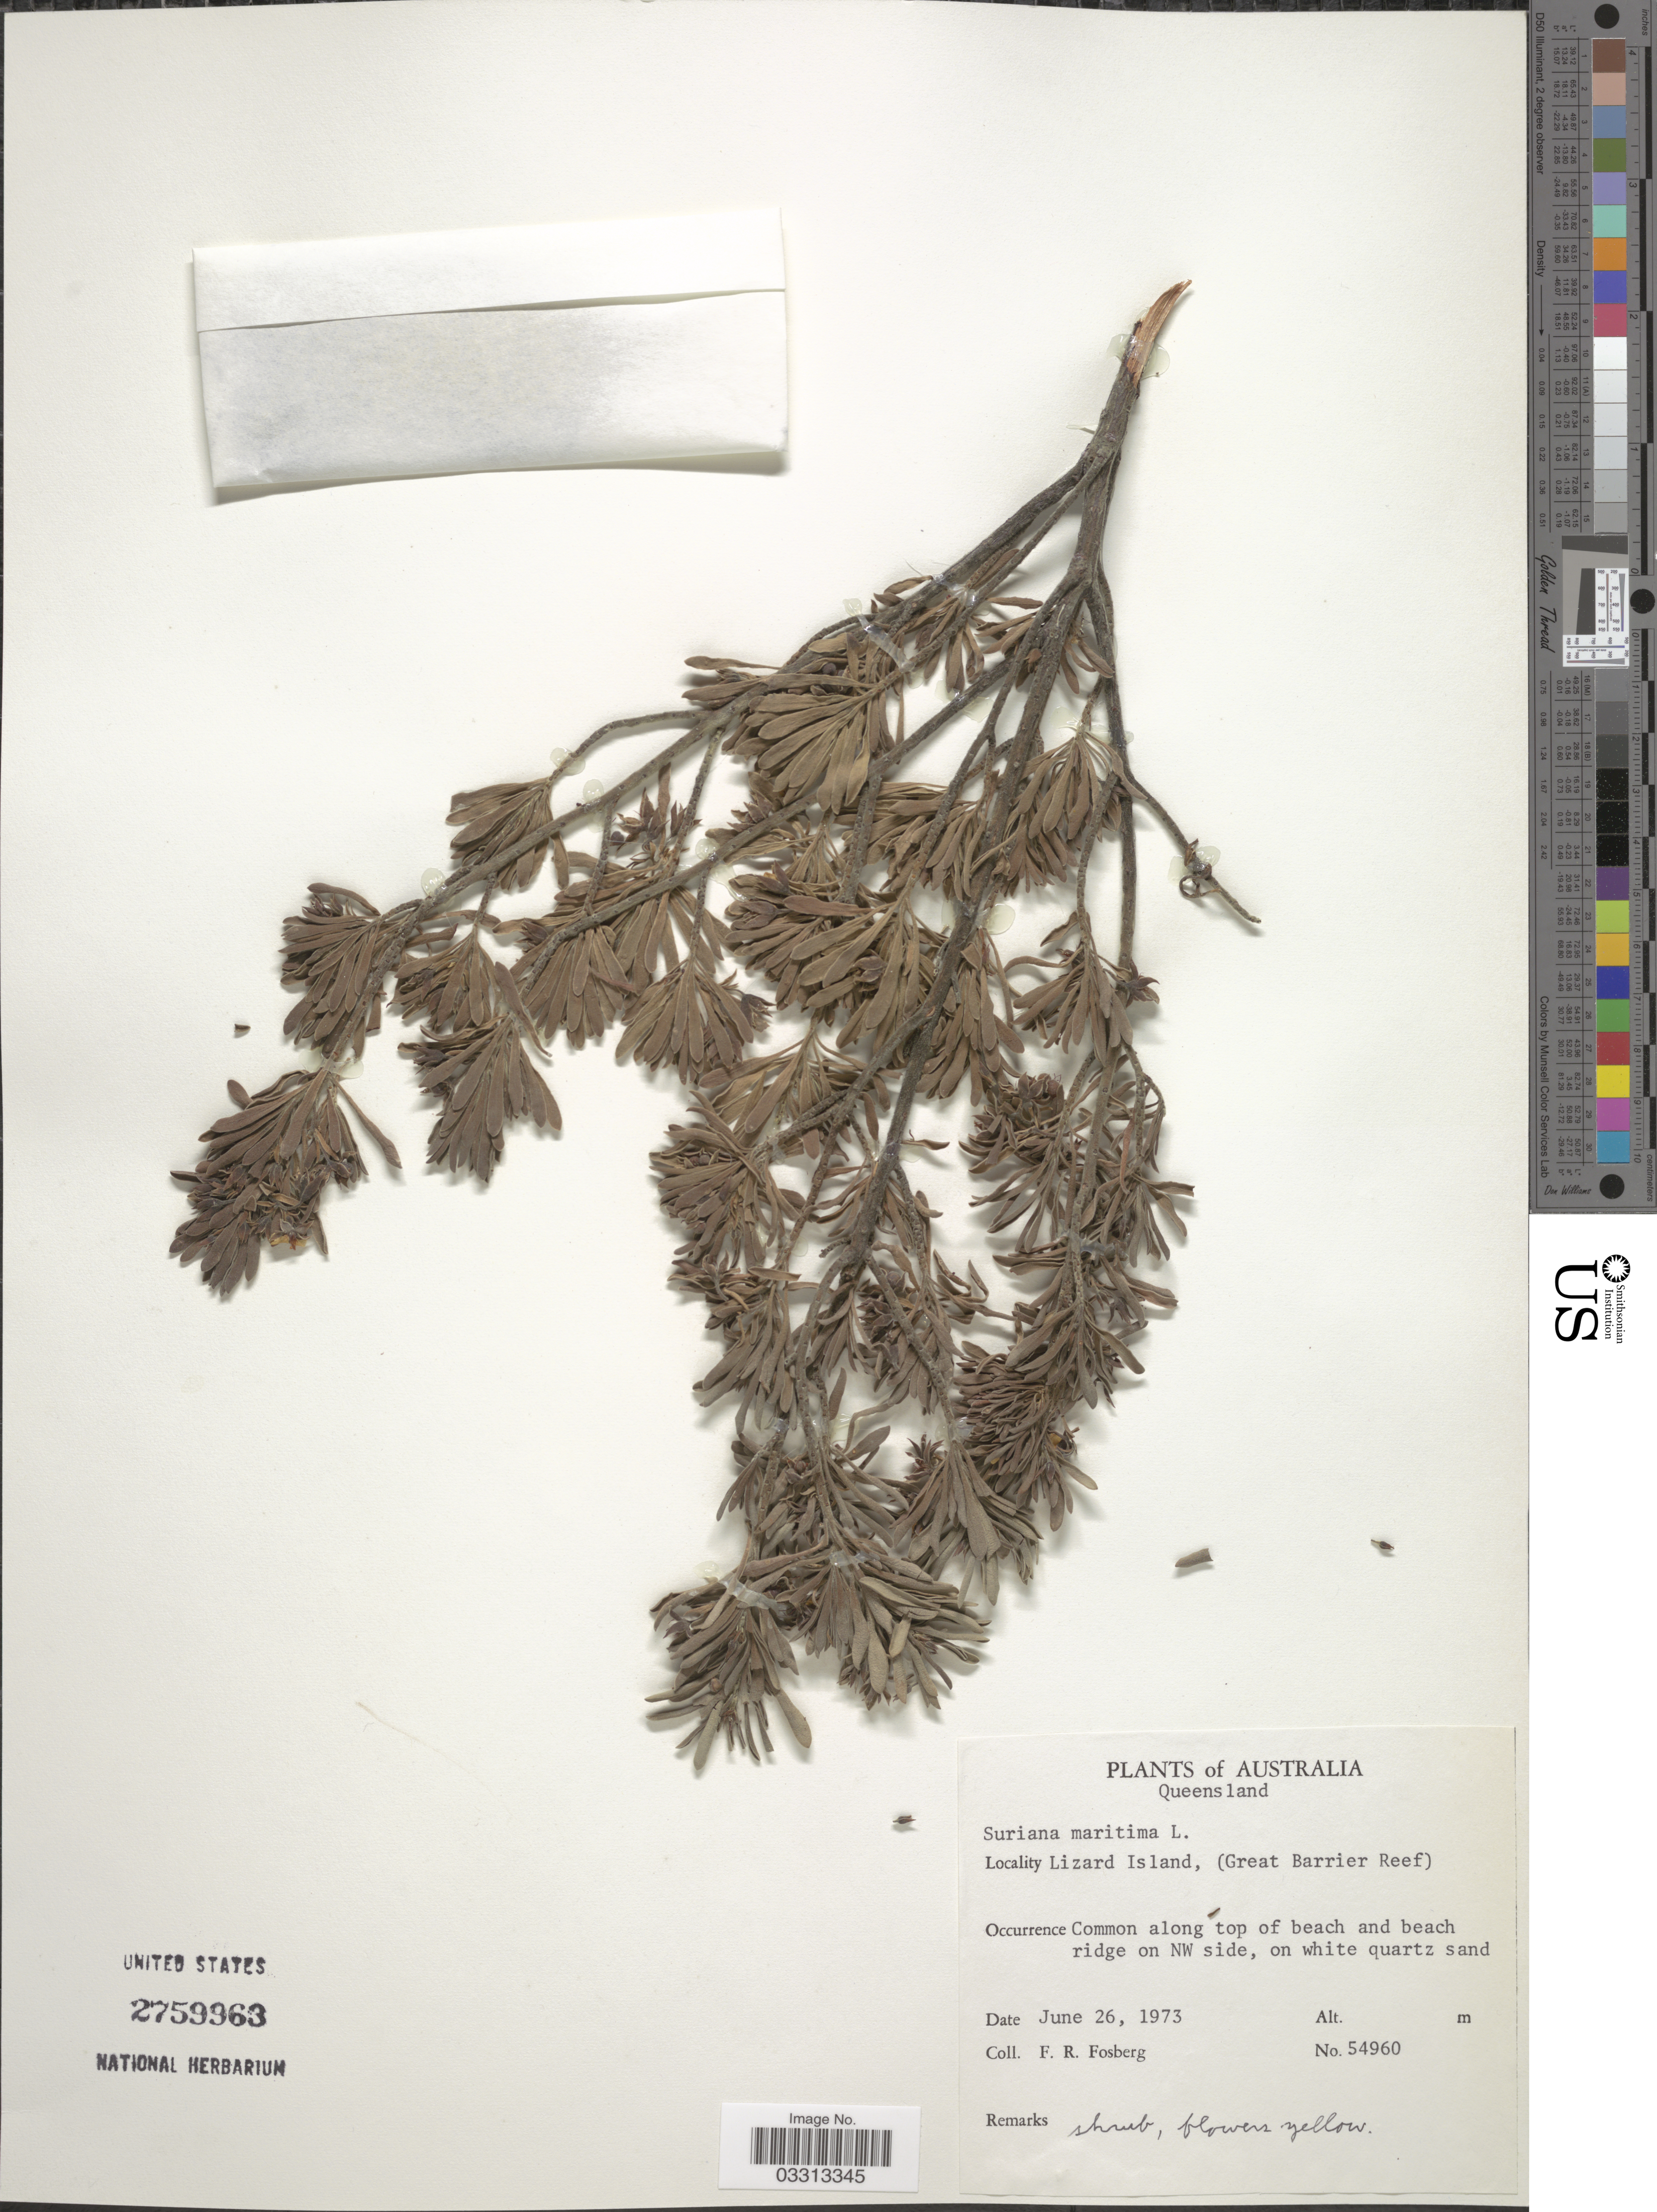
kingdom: Plantae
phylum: Tracheophyta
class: Magnoliopsida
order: Fabales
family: Surianaceae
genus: Suriana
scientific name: Suriana maritima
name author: L.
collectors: F. R. Fosberg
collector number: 54960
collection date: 1973-06-26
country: Australia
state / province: Queensland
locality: Lizard Island, (Great Barrier Reef). Along top of beach and beach ridge on NW side.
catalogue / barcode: US 2759963